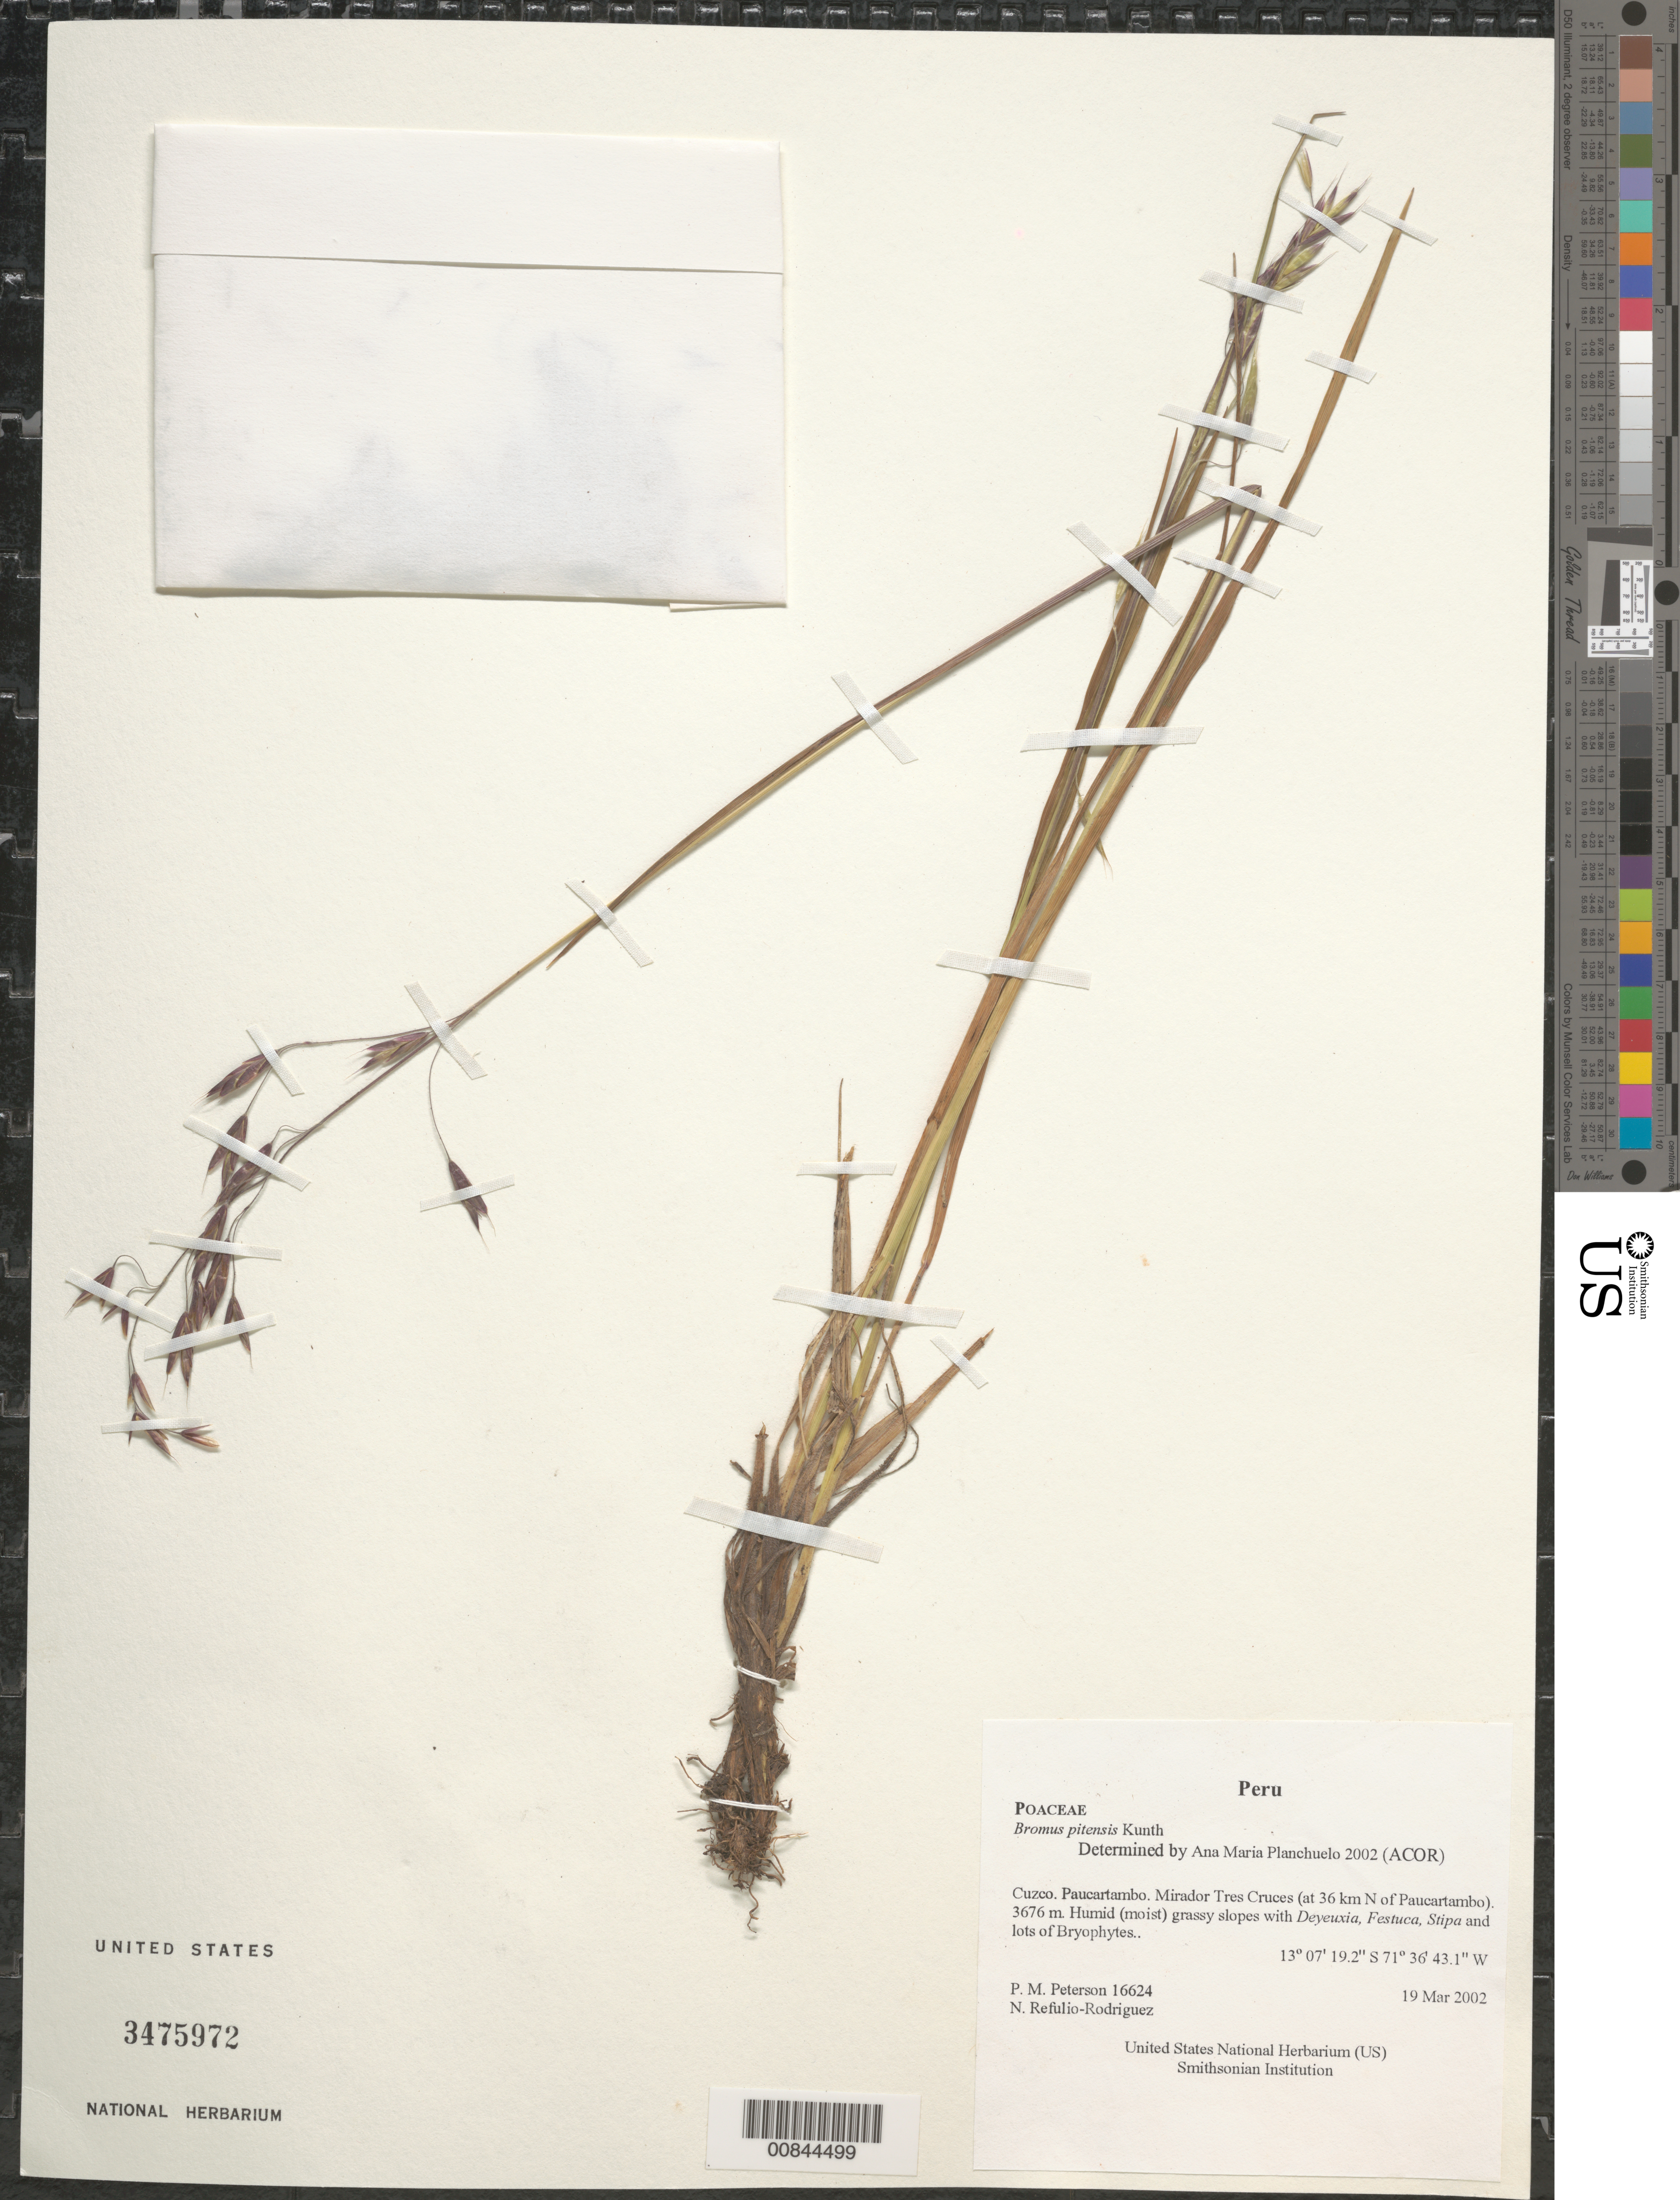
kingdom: Plantae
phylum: Tracheophyta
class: Liliopsida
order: Poales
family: Poaceae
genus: Bromus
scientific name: Bromus pitensis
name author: Kunth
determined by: Planchuelo, A. M.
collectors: P. M. Peterson & N. Refulio-Rodríguez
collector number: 16624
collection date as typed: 19 Mar 2002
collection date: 2002-03-19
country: Peru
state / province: Cusco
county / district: Paucartambo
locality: Mirador Tres Cruces (at 36 km N of Paucartambo).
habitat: Humid (moist) grassy slopes with ~Deyeuxia, Festuca, Stipa~ and lots of Bryophytes.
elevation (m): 3676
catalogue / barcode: US 3475972